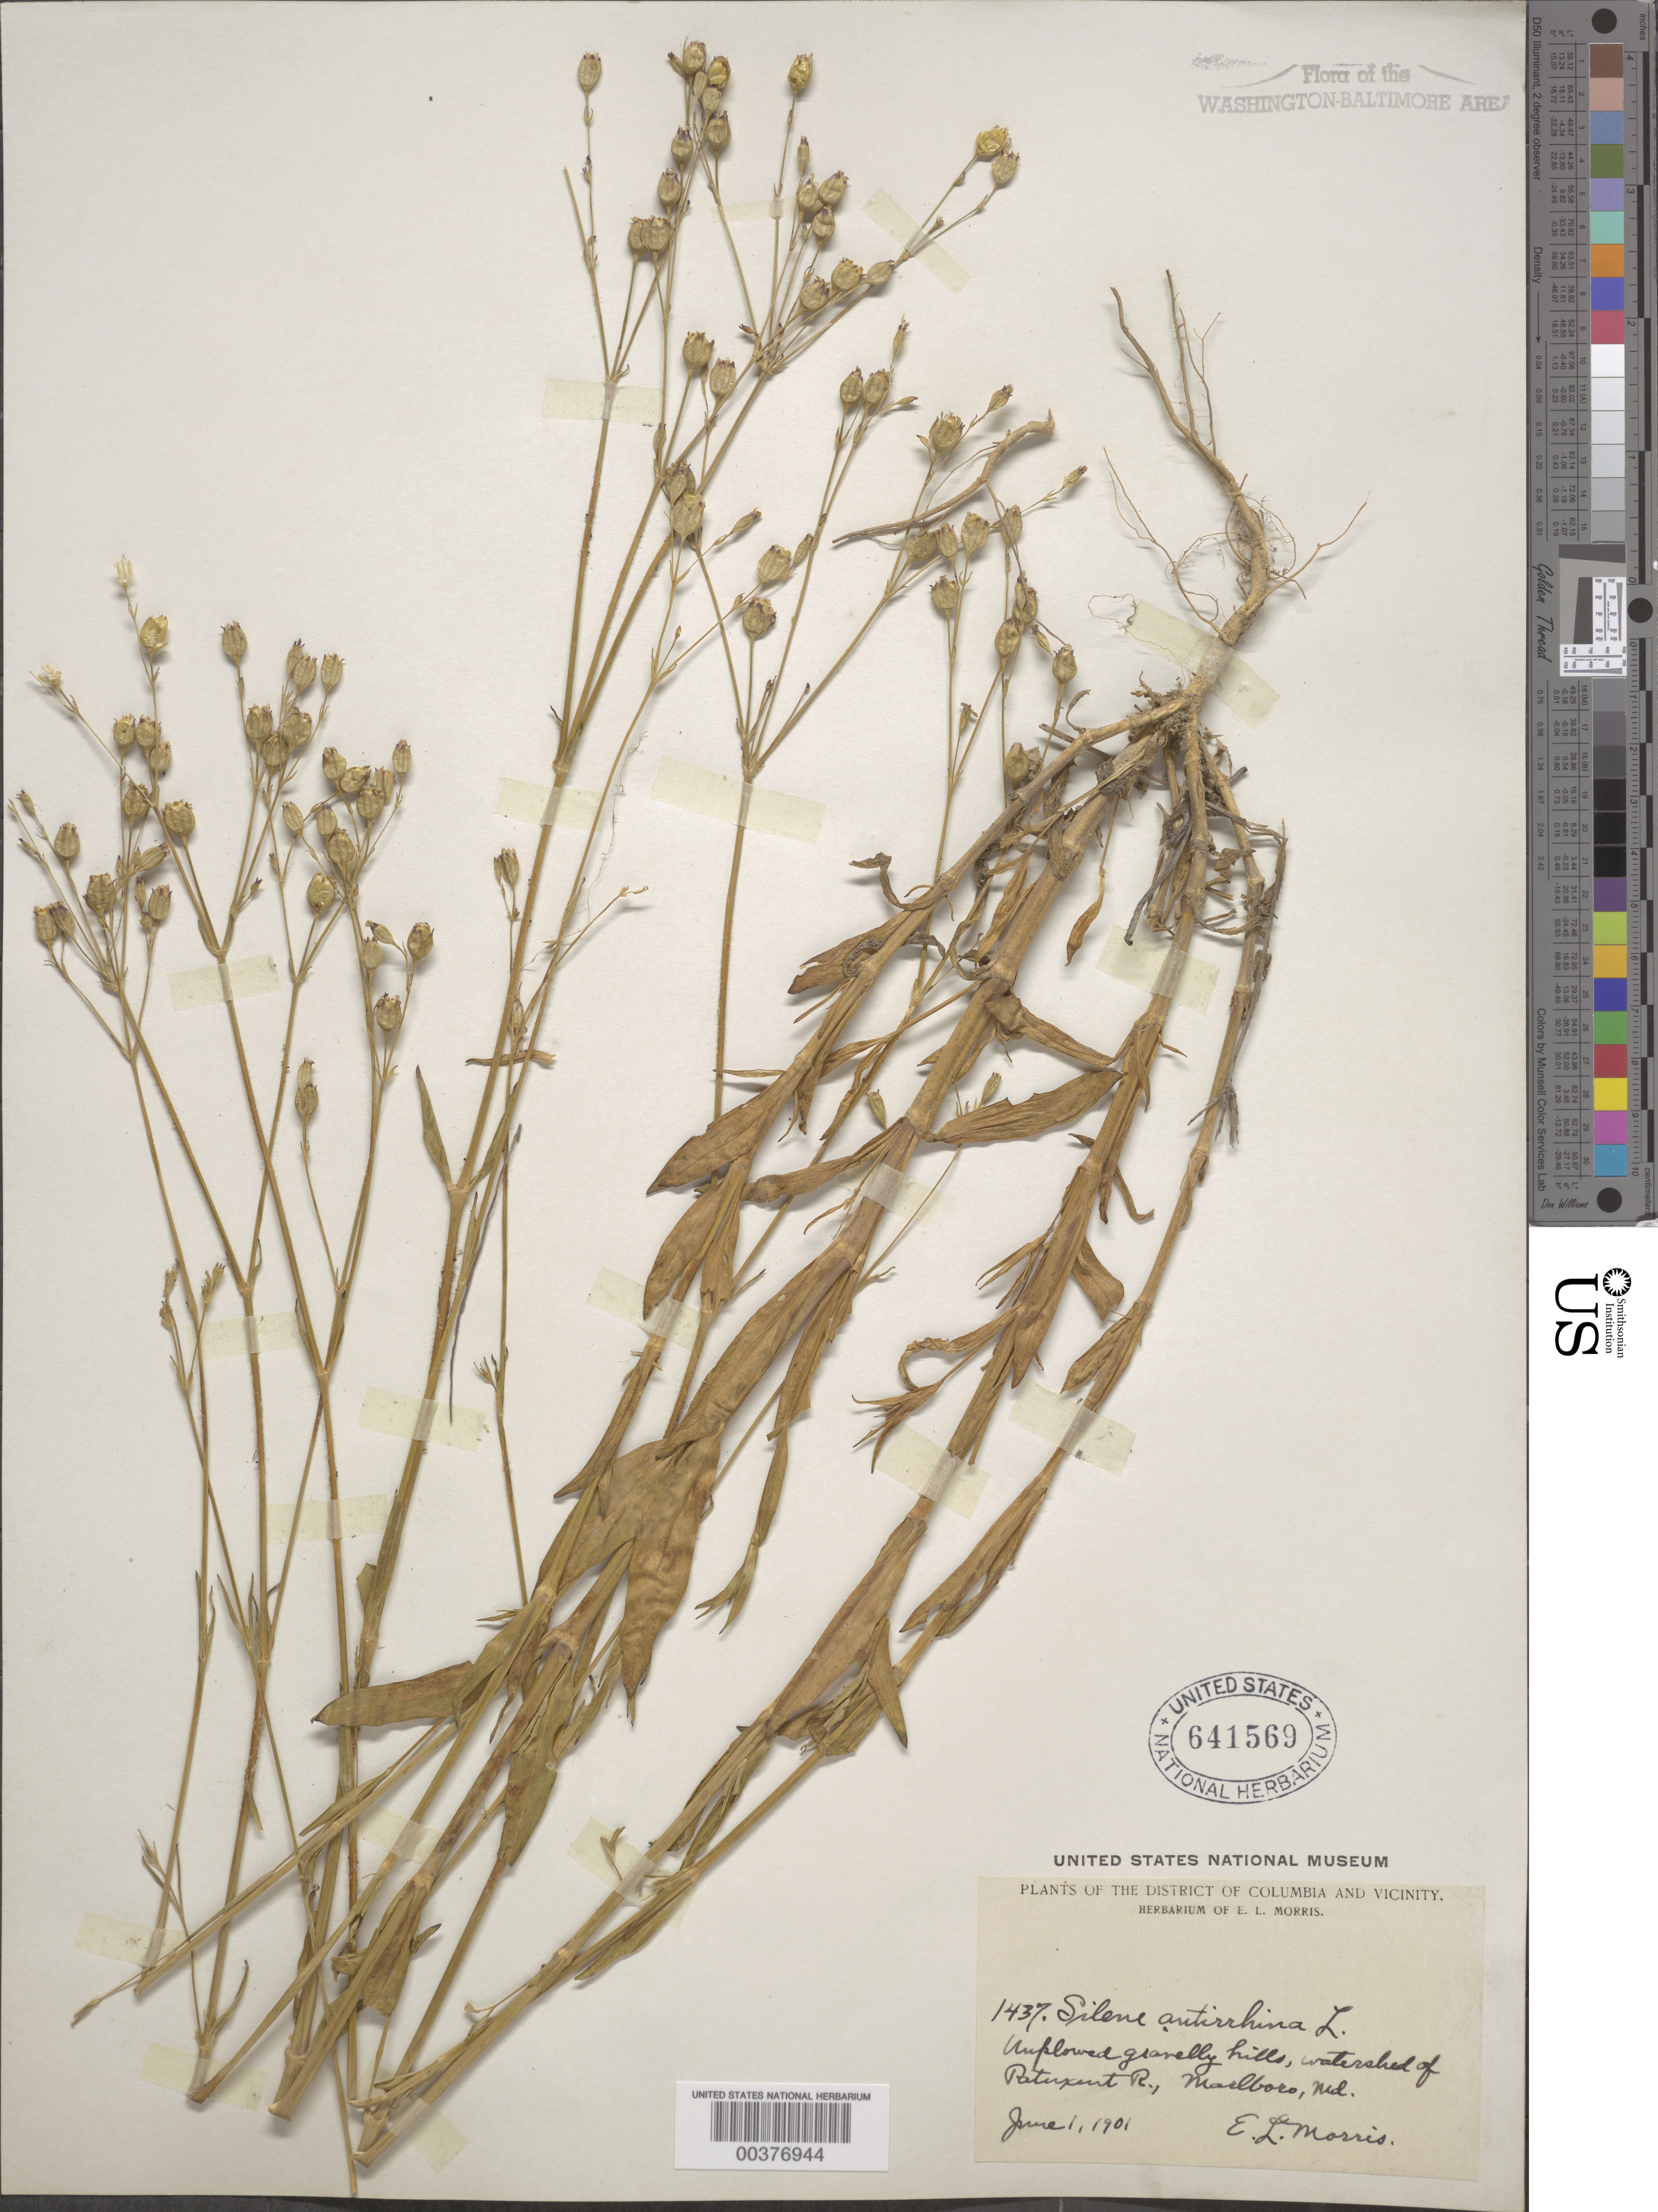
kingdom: Plantae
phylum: Tracheophyta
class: Magnoliopsida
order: Caryophyllales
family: Caryophyllaceae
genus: Silene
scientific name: Silene antirrhina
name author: L.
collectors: E. L. Morris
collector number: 1437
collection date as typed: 01 Jun 1901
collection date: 1901-06-01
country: United States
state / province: Maryland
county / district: Prince George's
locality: Patuxent River, Marlboro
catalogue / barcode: US 641569